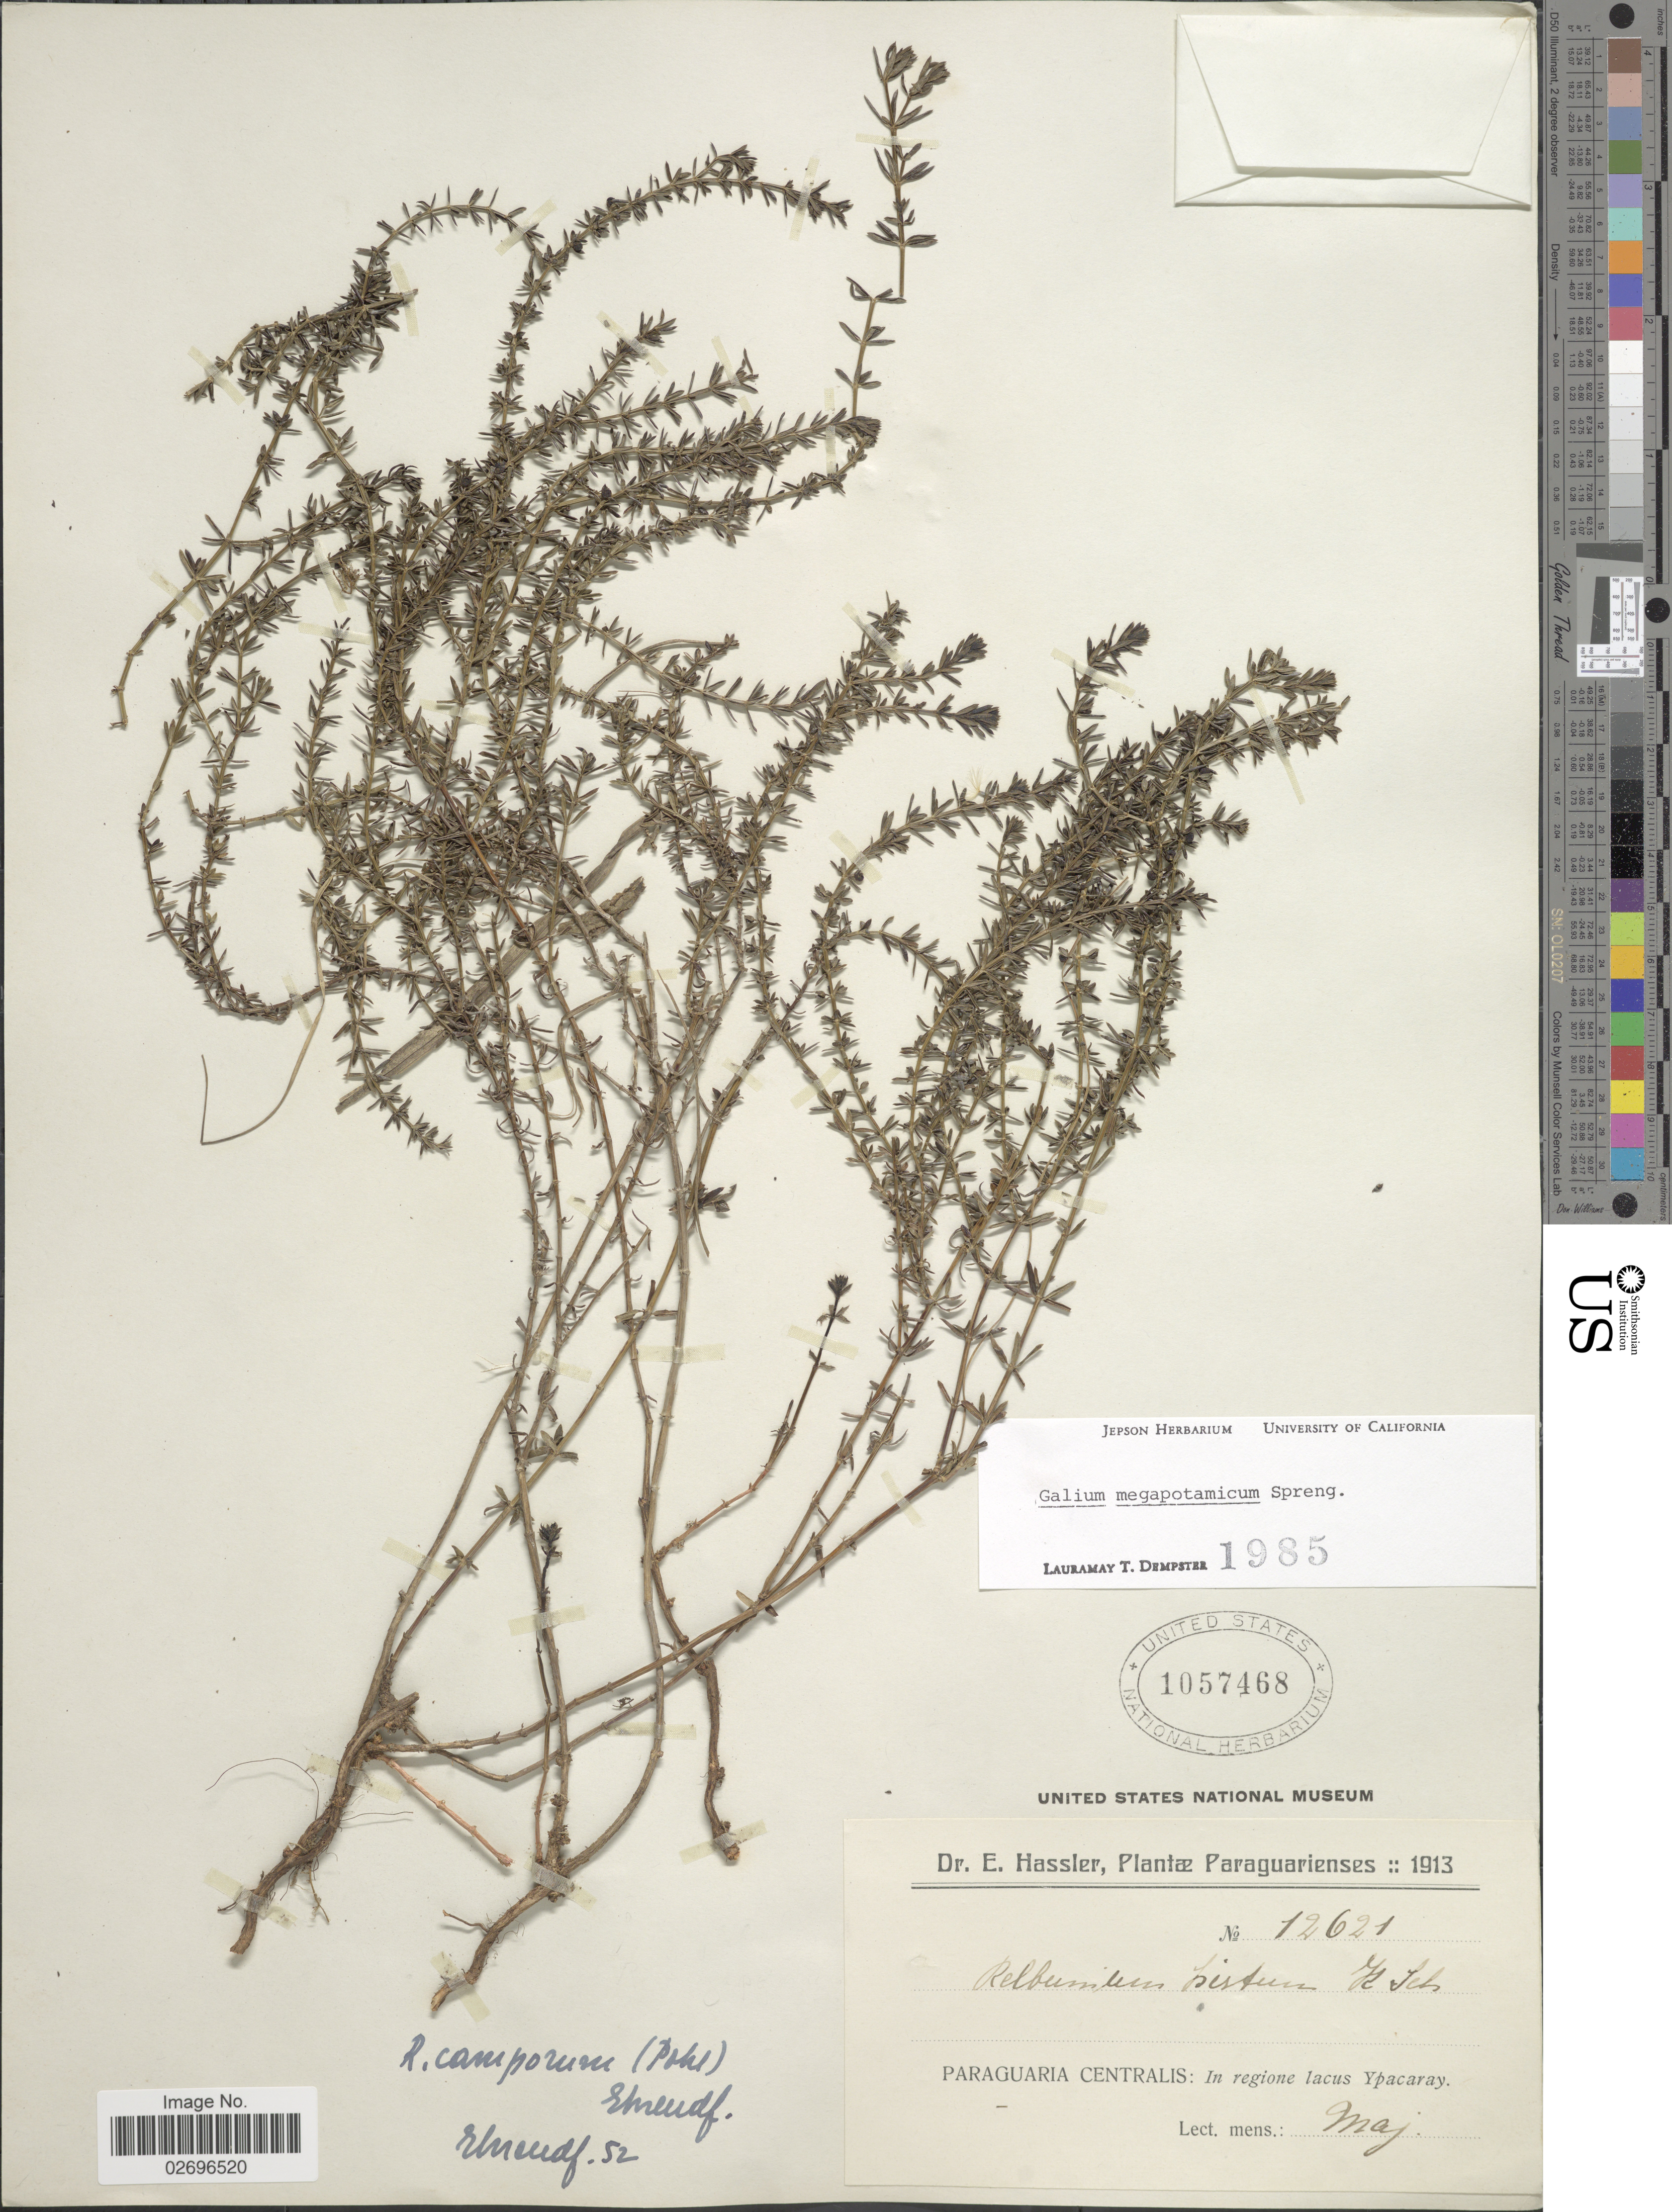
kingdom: Plantae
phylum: Tracheophyta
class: Magnoliopsida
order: Gentianales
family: Rubiaceae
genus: Galium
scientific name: Galium megapotamicum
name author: Spreng.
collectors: E. Hassler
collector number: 12621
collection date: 1913-05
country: Paraguay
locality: Paraguaria Centralis: In regione lacus Ypacaray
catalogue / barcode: US 1057468